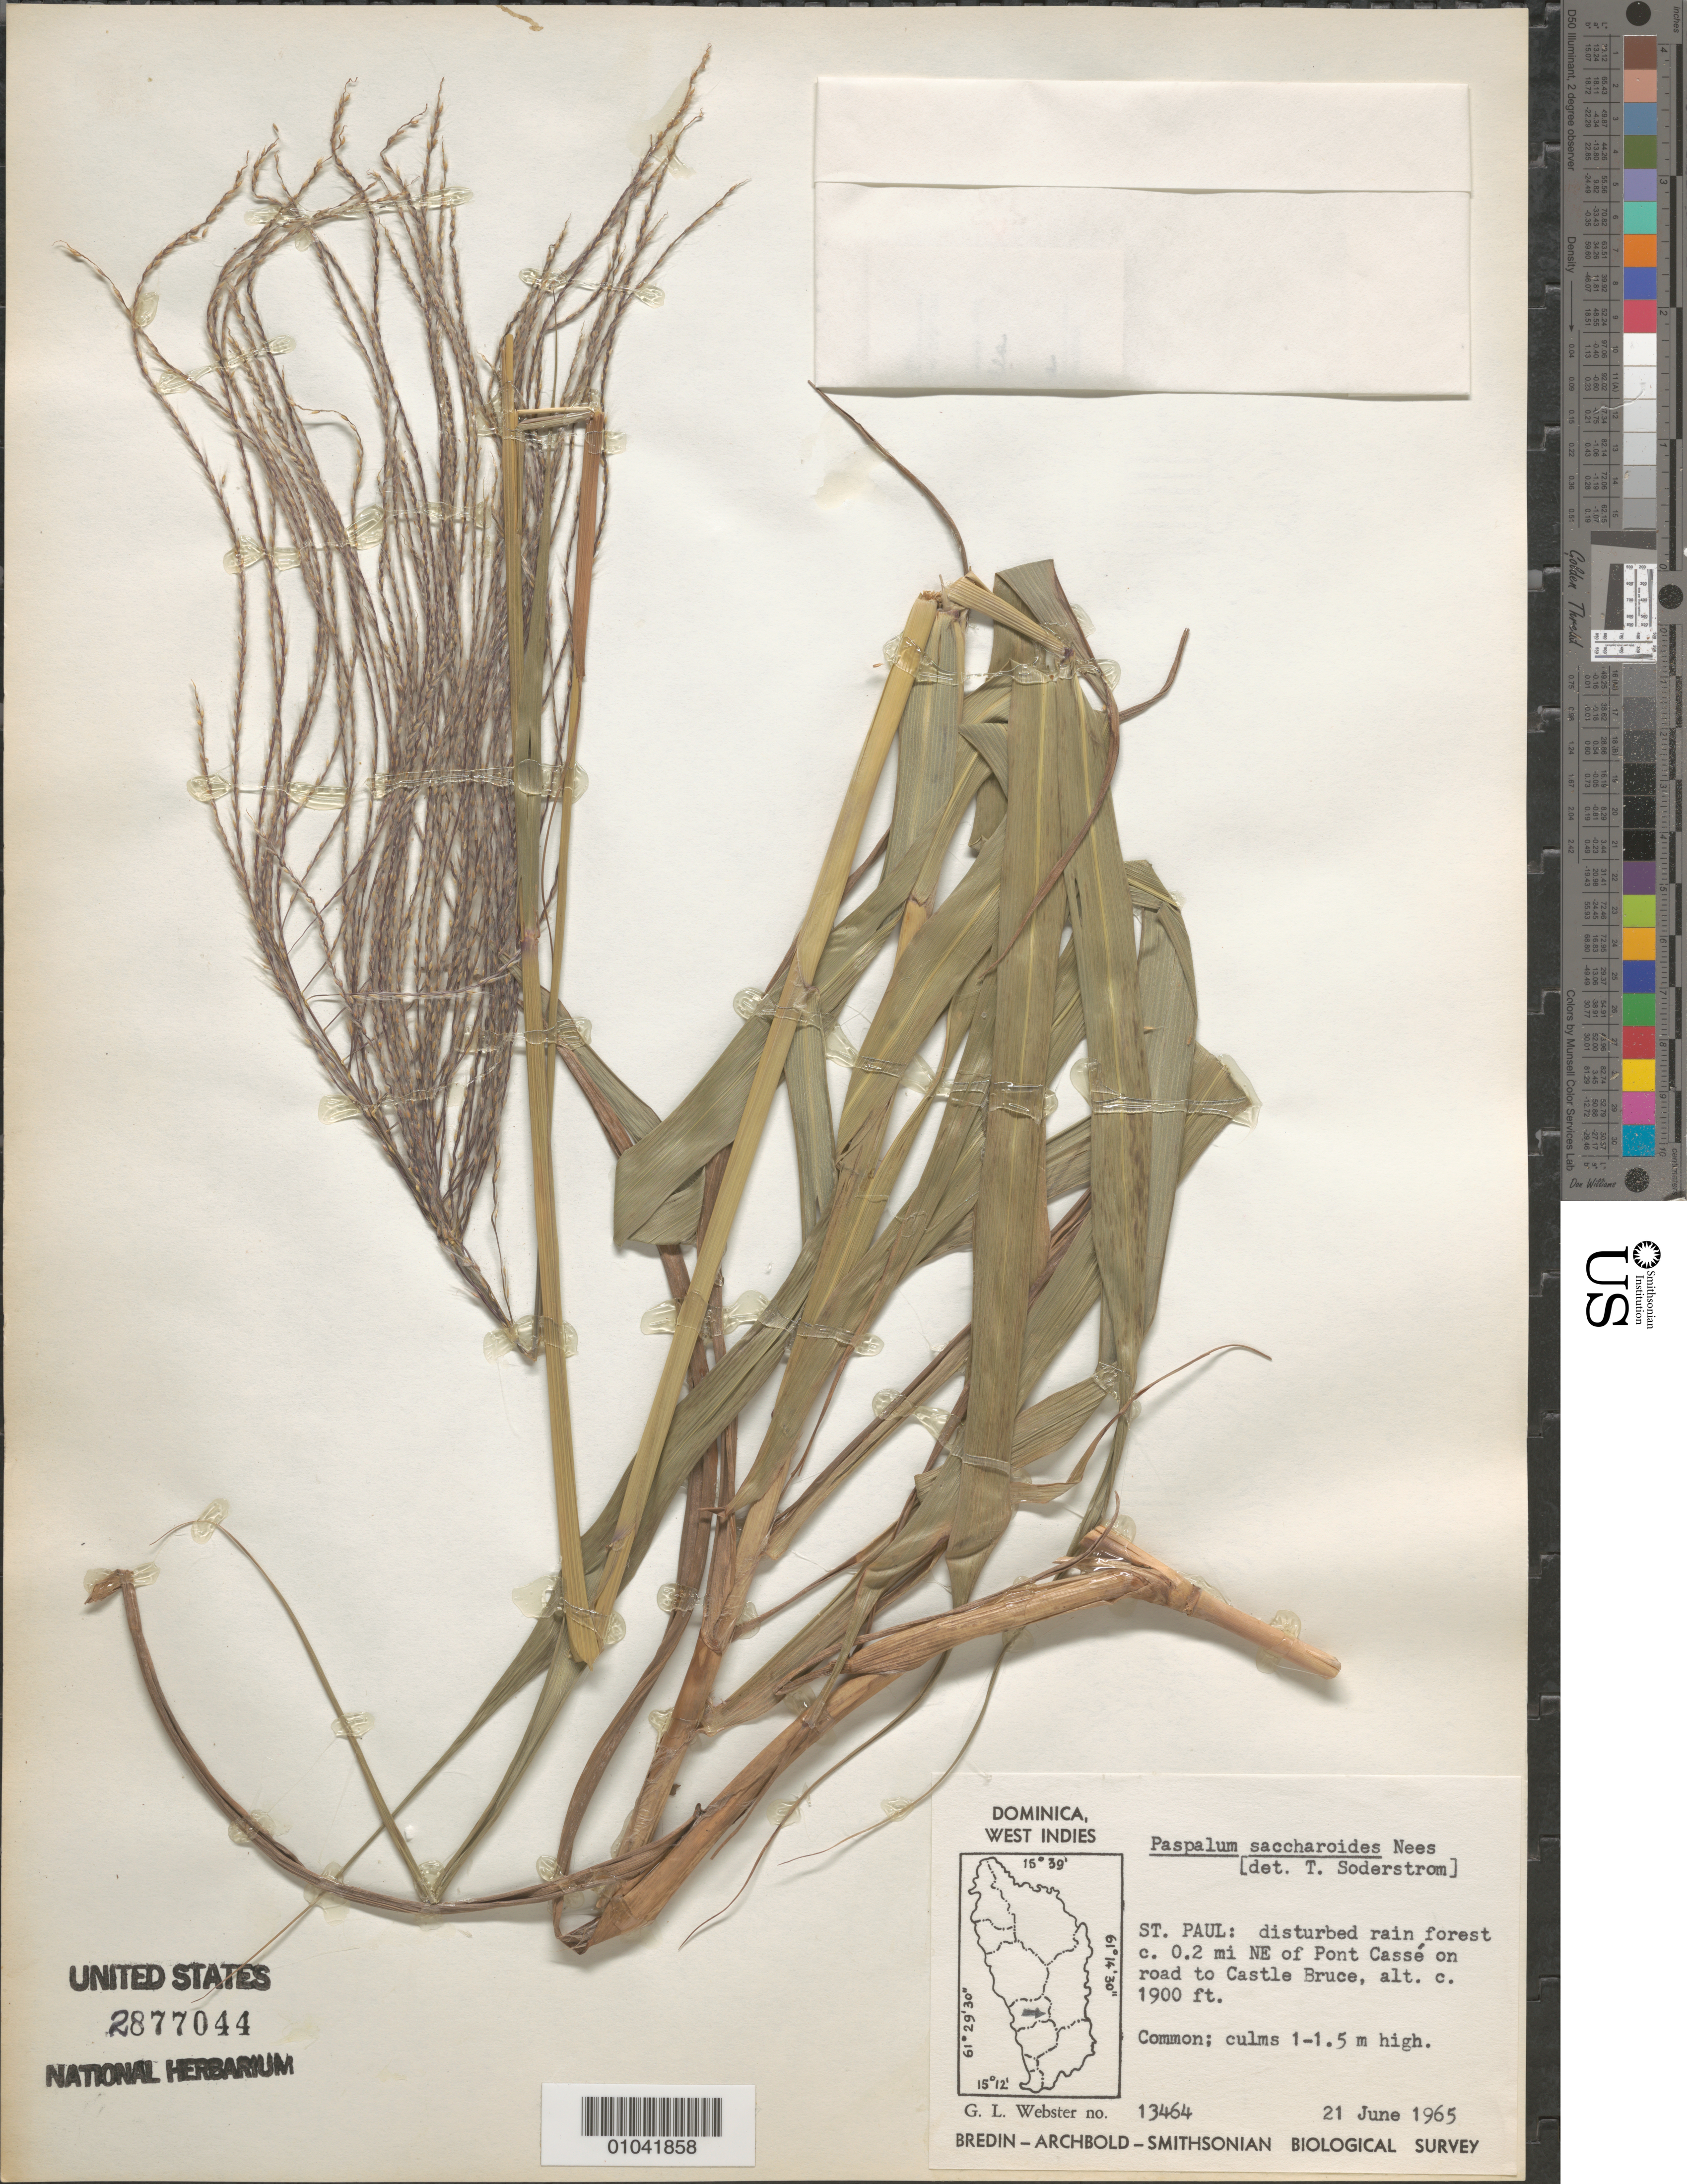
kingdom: Plantae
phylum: Tracheophyta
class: Liliopsida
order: Poales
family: Poaceae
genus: Paspalum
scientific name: Paspalum saccharoides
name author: Nees ex Trin.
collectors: G. L. Webster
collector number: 13464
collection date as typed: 21 Jun 1965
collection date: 1965-06-21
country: Dominica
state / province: St. Paul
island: Dominica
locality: C. 0.2 miles NE of Pont Casse on road to Castle Bruce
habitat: Disturbed rainforest; common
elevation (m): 579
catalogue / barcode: US 2877044